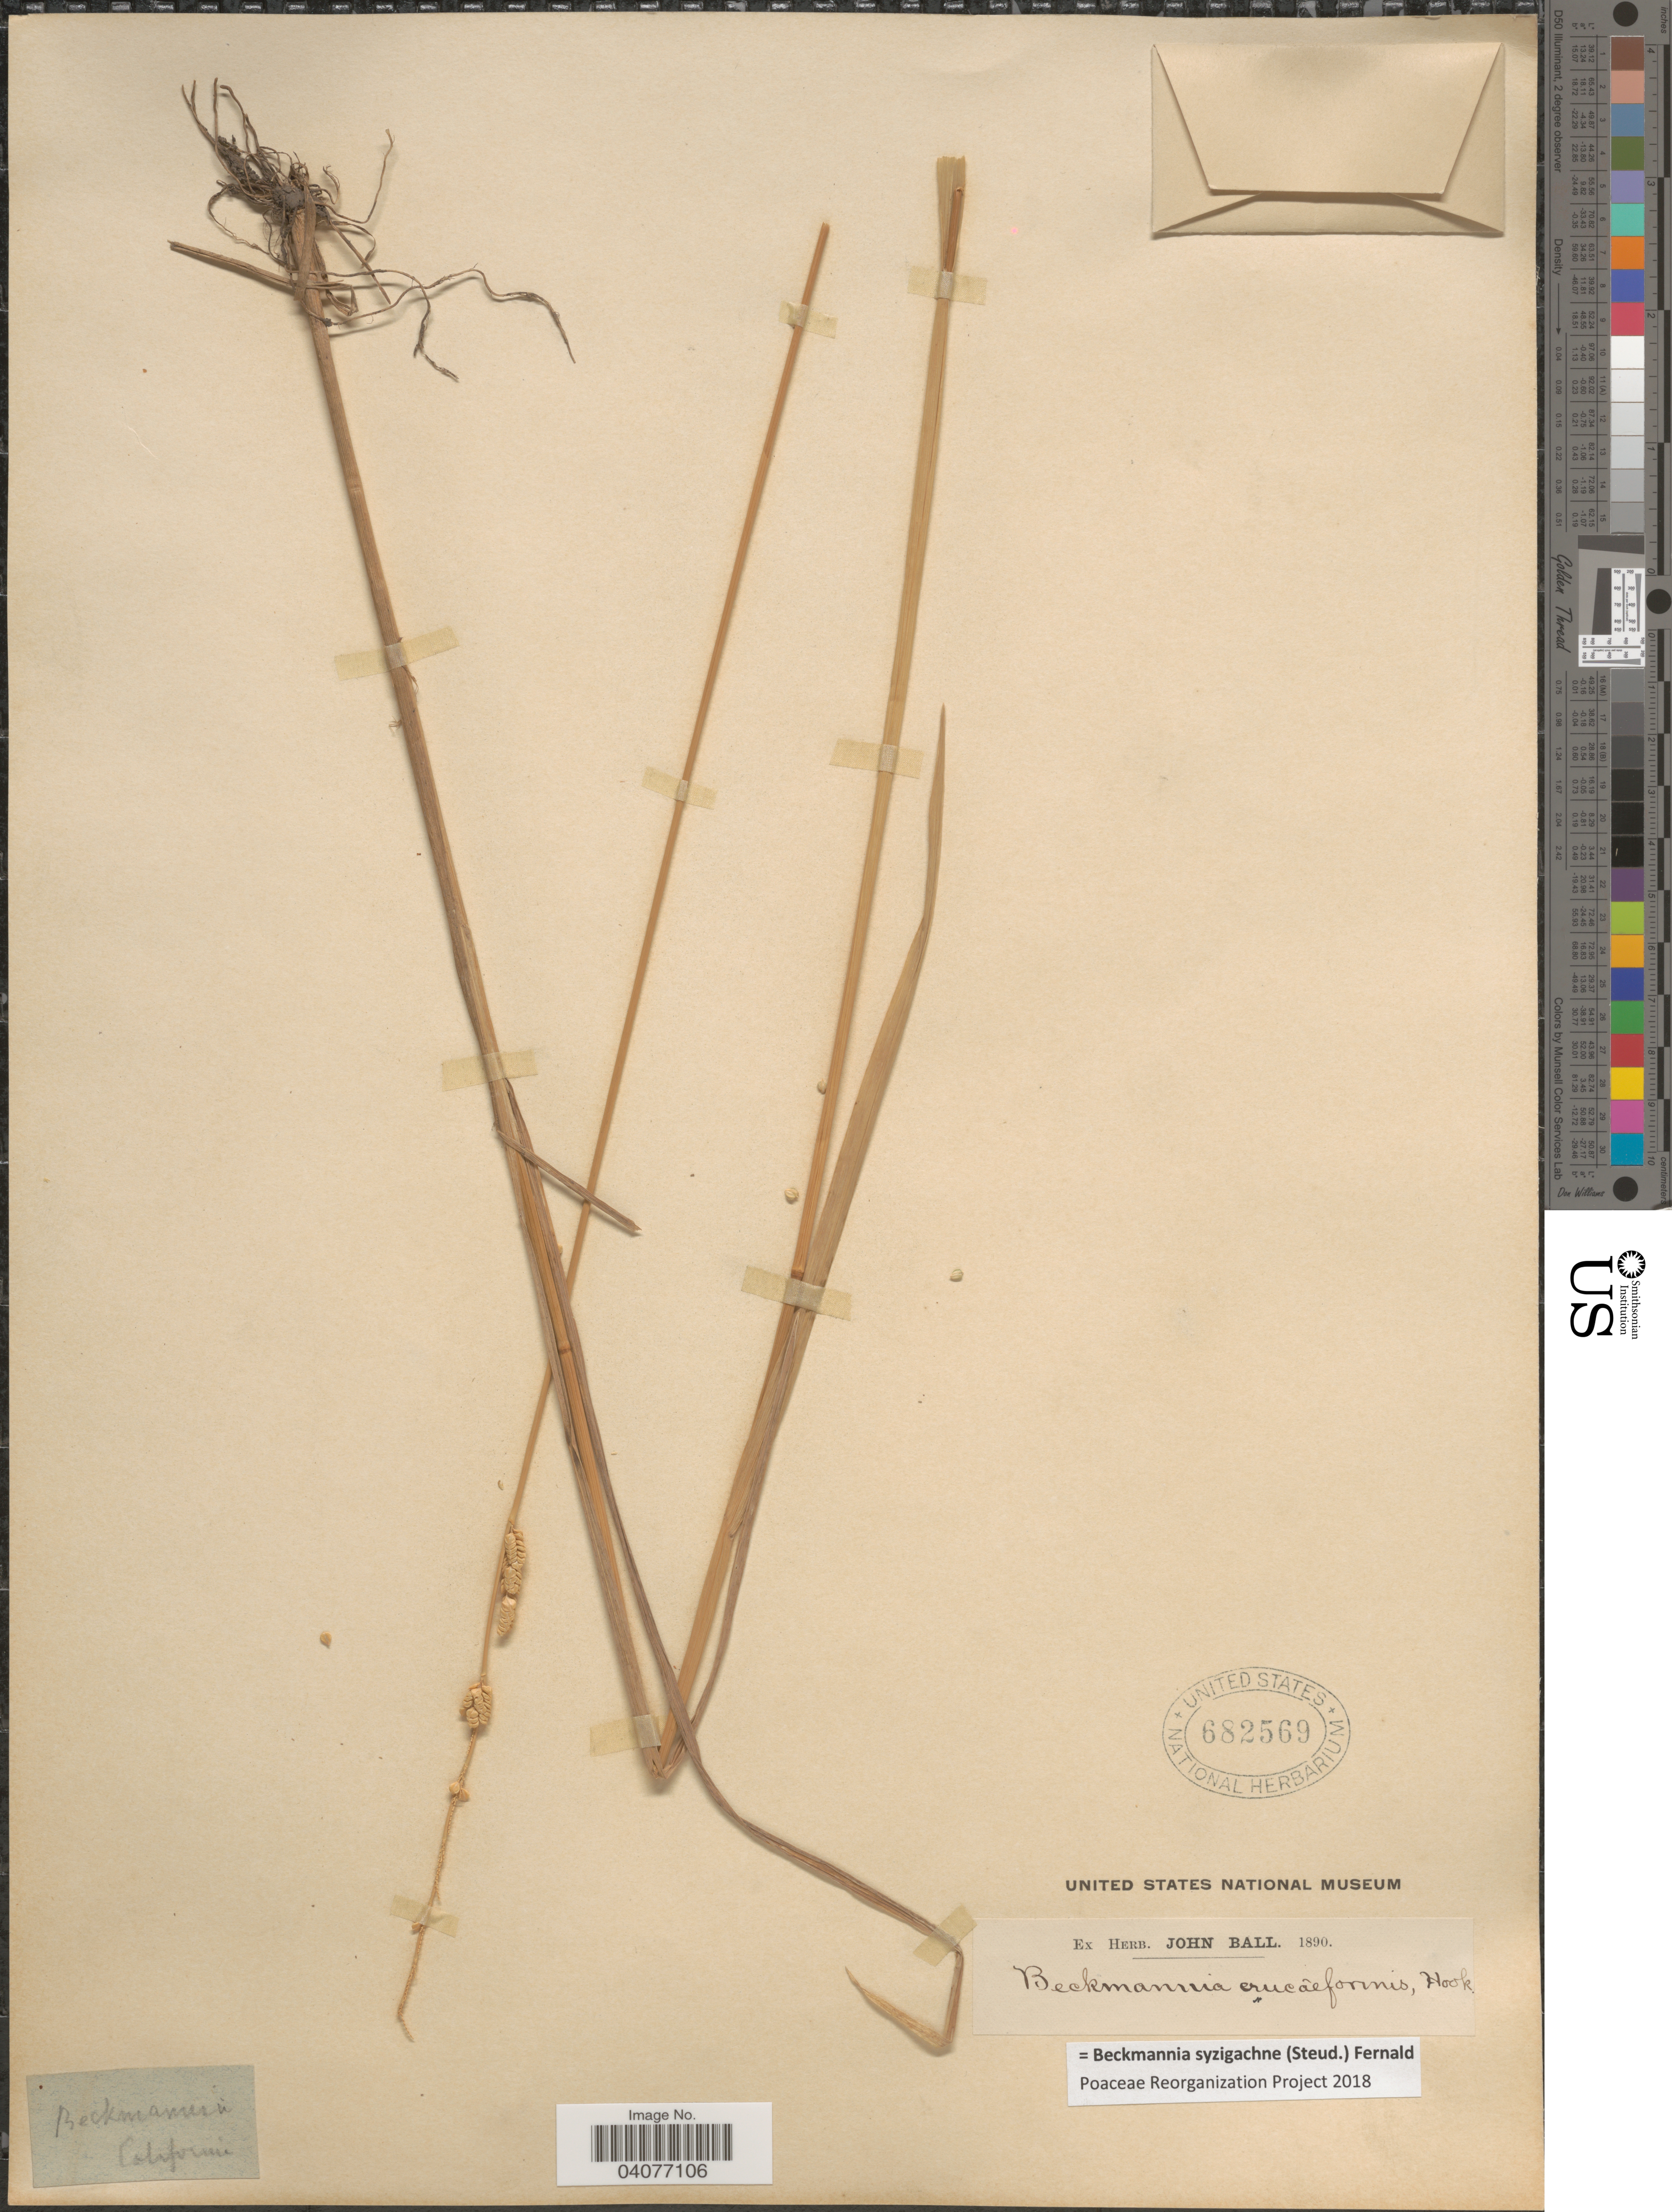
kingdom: Plantae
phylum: Tracheophyta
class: Liliopsida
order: Poales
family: Poaceae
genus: Beckmannia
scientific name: Beckmannia syzigachne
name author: (Steud.) Fernald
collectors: ex herb. John Ball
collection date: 1890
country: United States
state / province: California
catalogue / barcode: US 682569